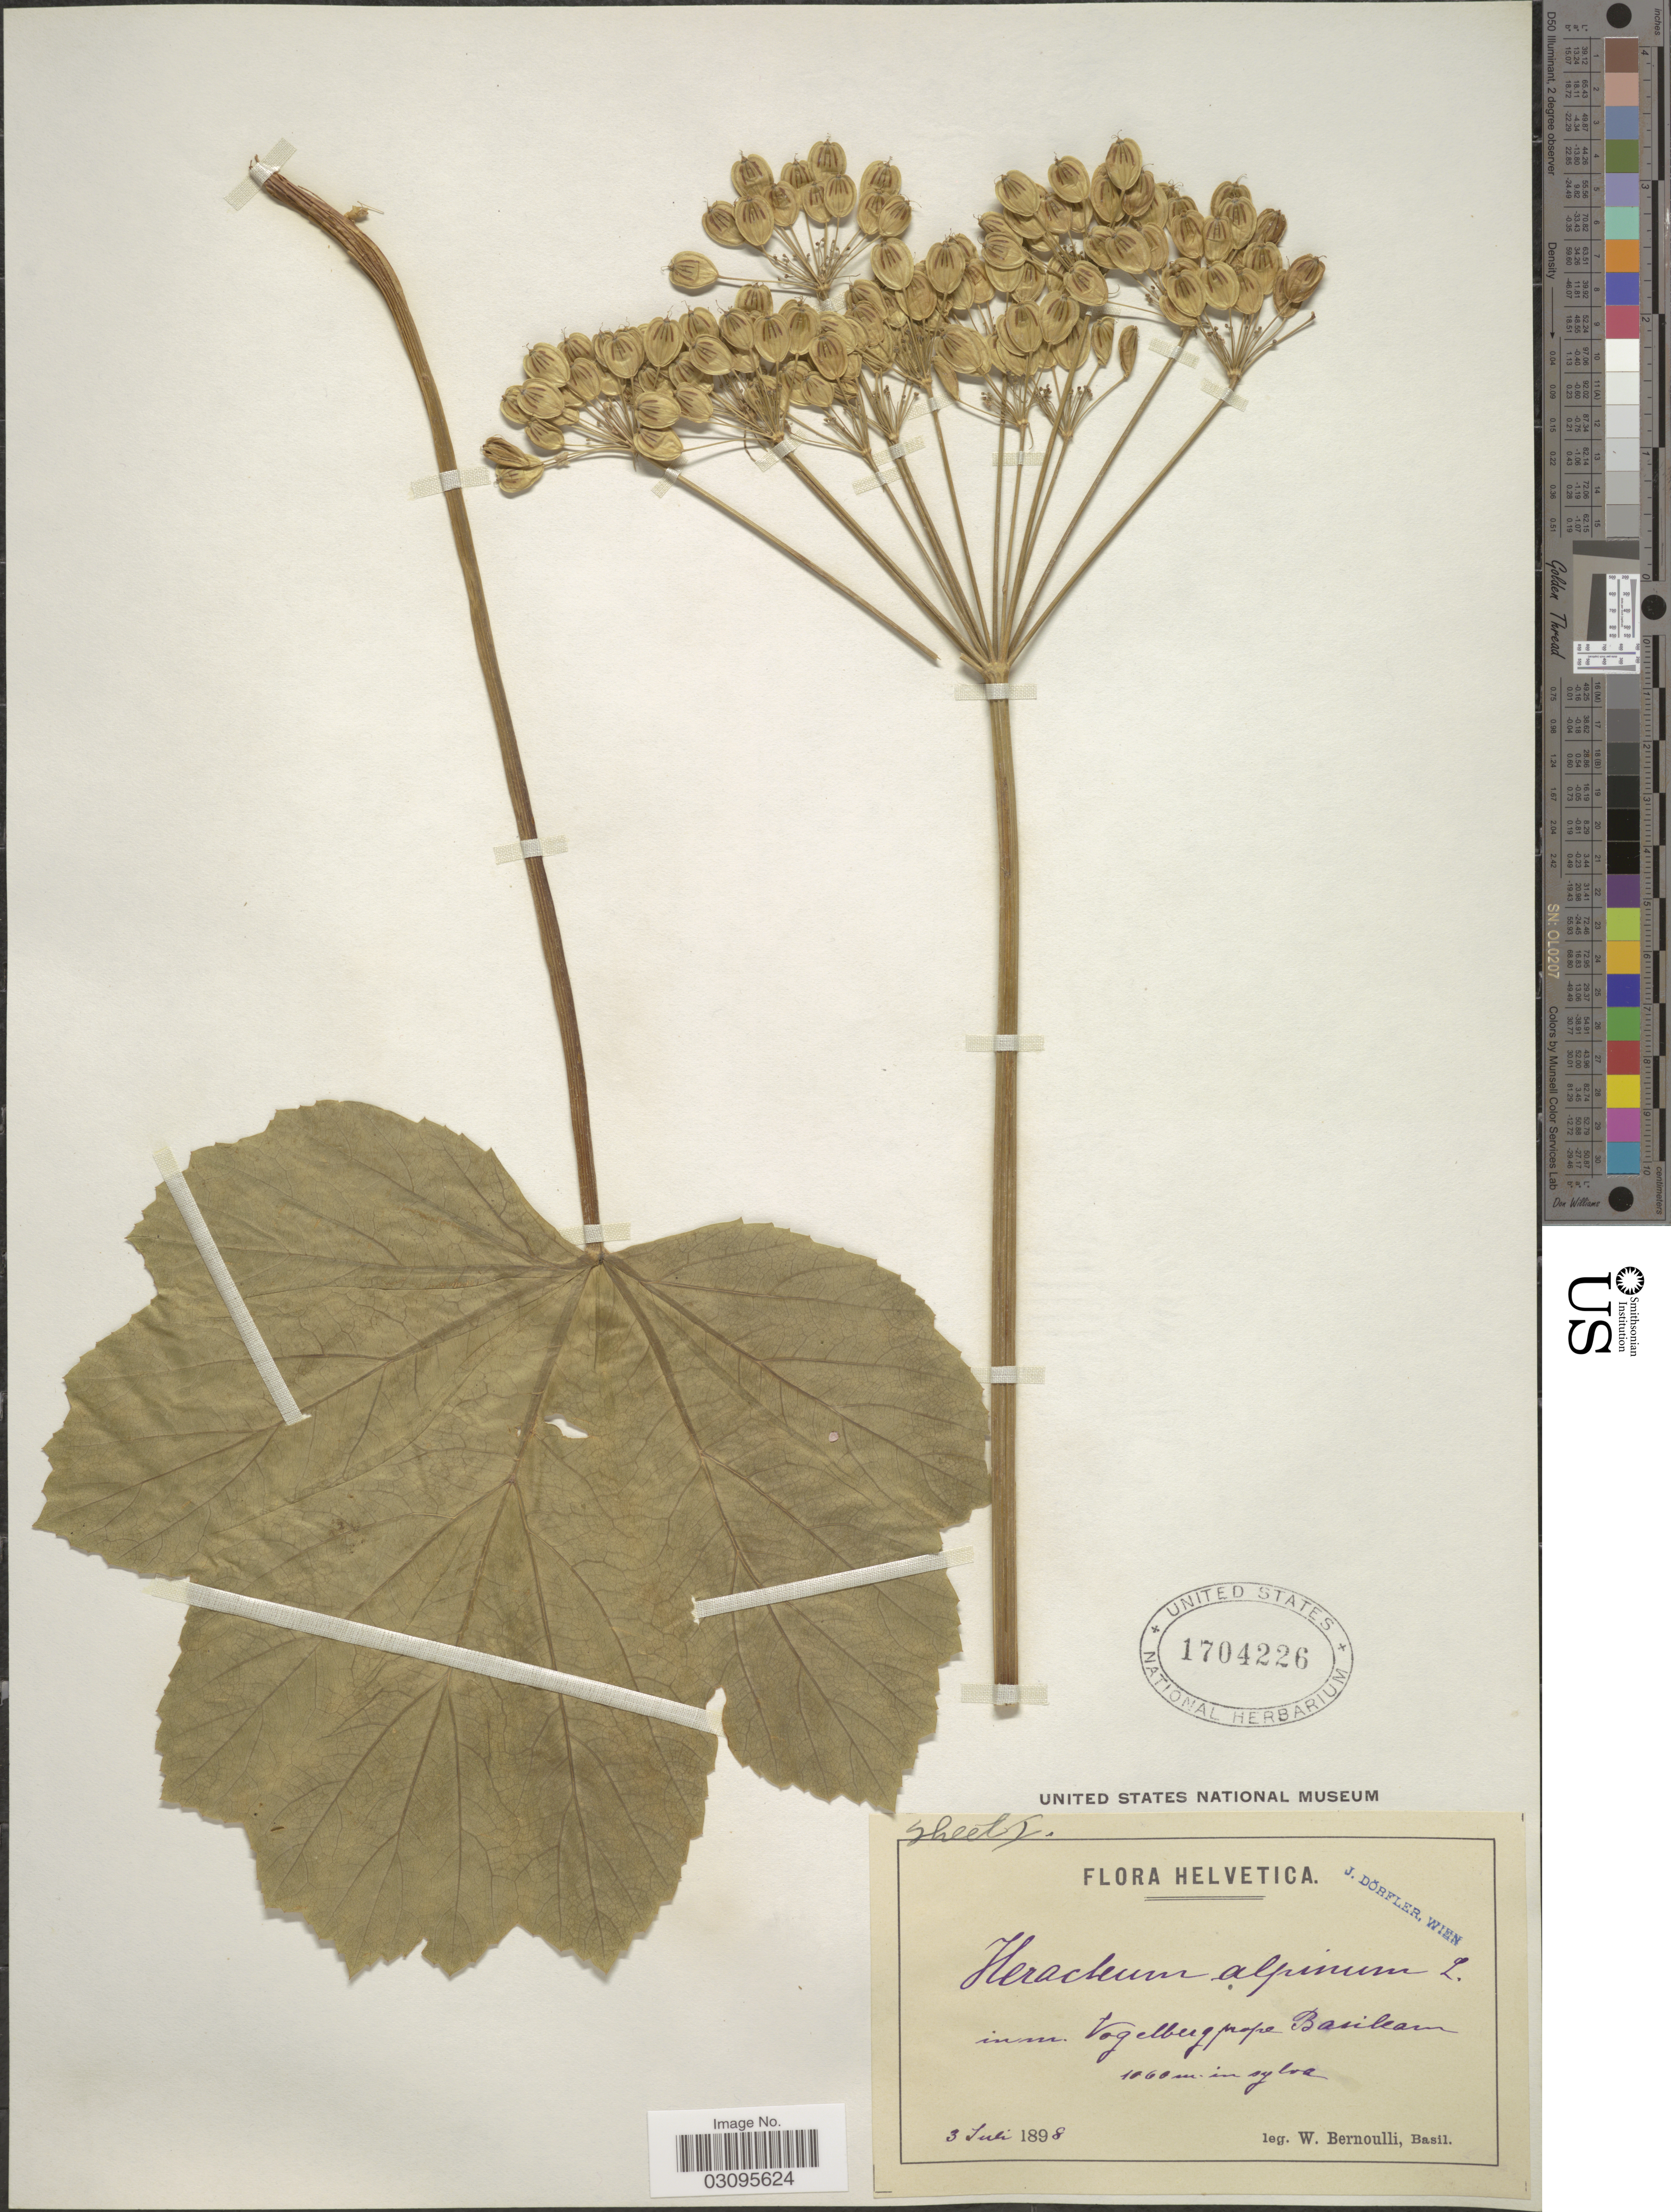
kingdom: Plantae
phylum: Tracheophyta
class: Magnoliopsida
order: Apiales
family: Apiaceae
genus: Heracleum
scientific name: Heracleum alpinum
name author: L.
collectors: W. Bernoulli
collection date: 1898-07-03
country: Switzerland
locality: Helvetica, inm. Vogelberg prope Basilean.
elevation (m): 1060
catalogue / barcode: US 1704226